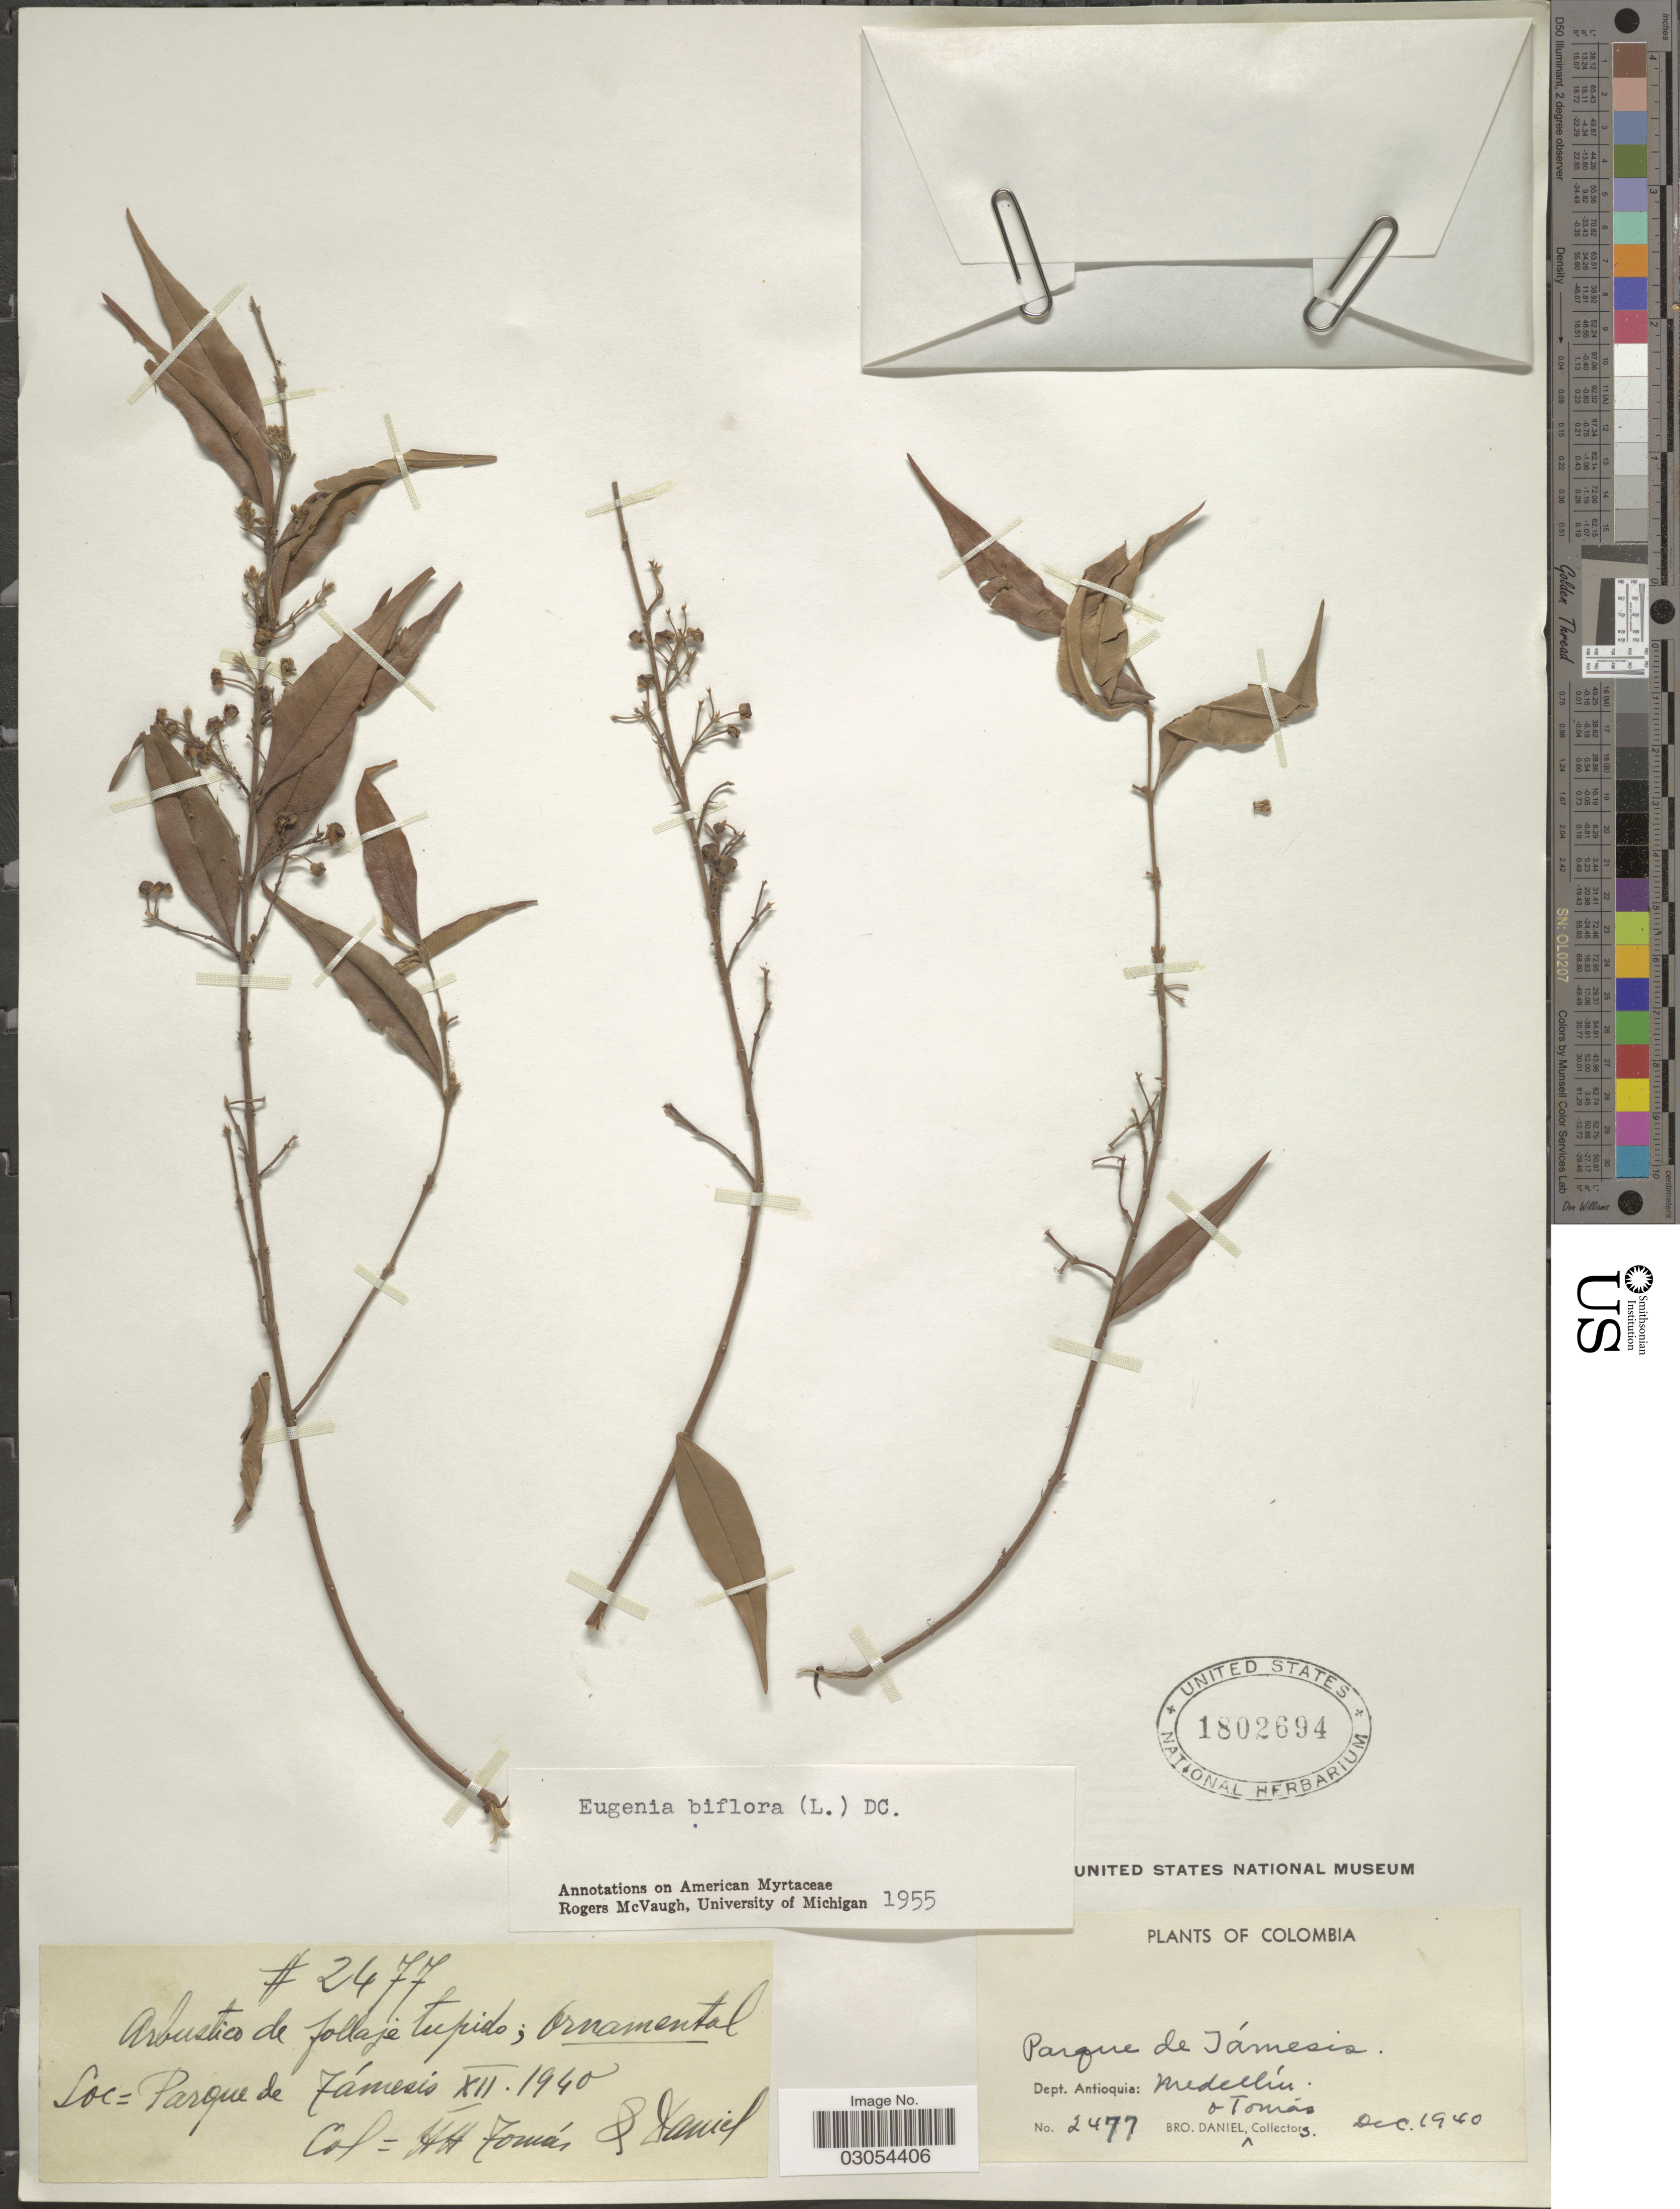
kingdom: Plantae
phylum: Tracheophyta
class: Magnoliopsida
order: Myrtales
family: Myrtaceae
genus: Eugenia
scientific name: Eugenia biflora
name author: (L.) DC.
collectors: Bro. Daniel & B. Tomas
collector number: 2477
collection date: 1940-12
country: Colombia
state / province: Antioquia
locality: Parque de Támesis. Dept. Antioquia: Medellin.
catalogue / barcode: US 1802694